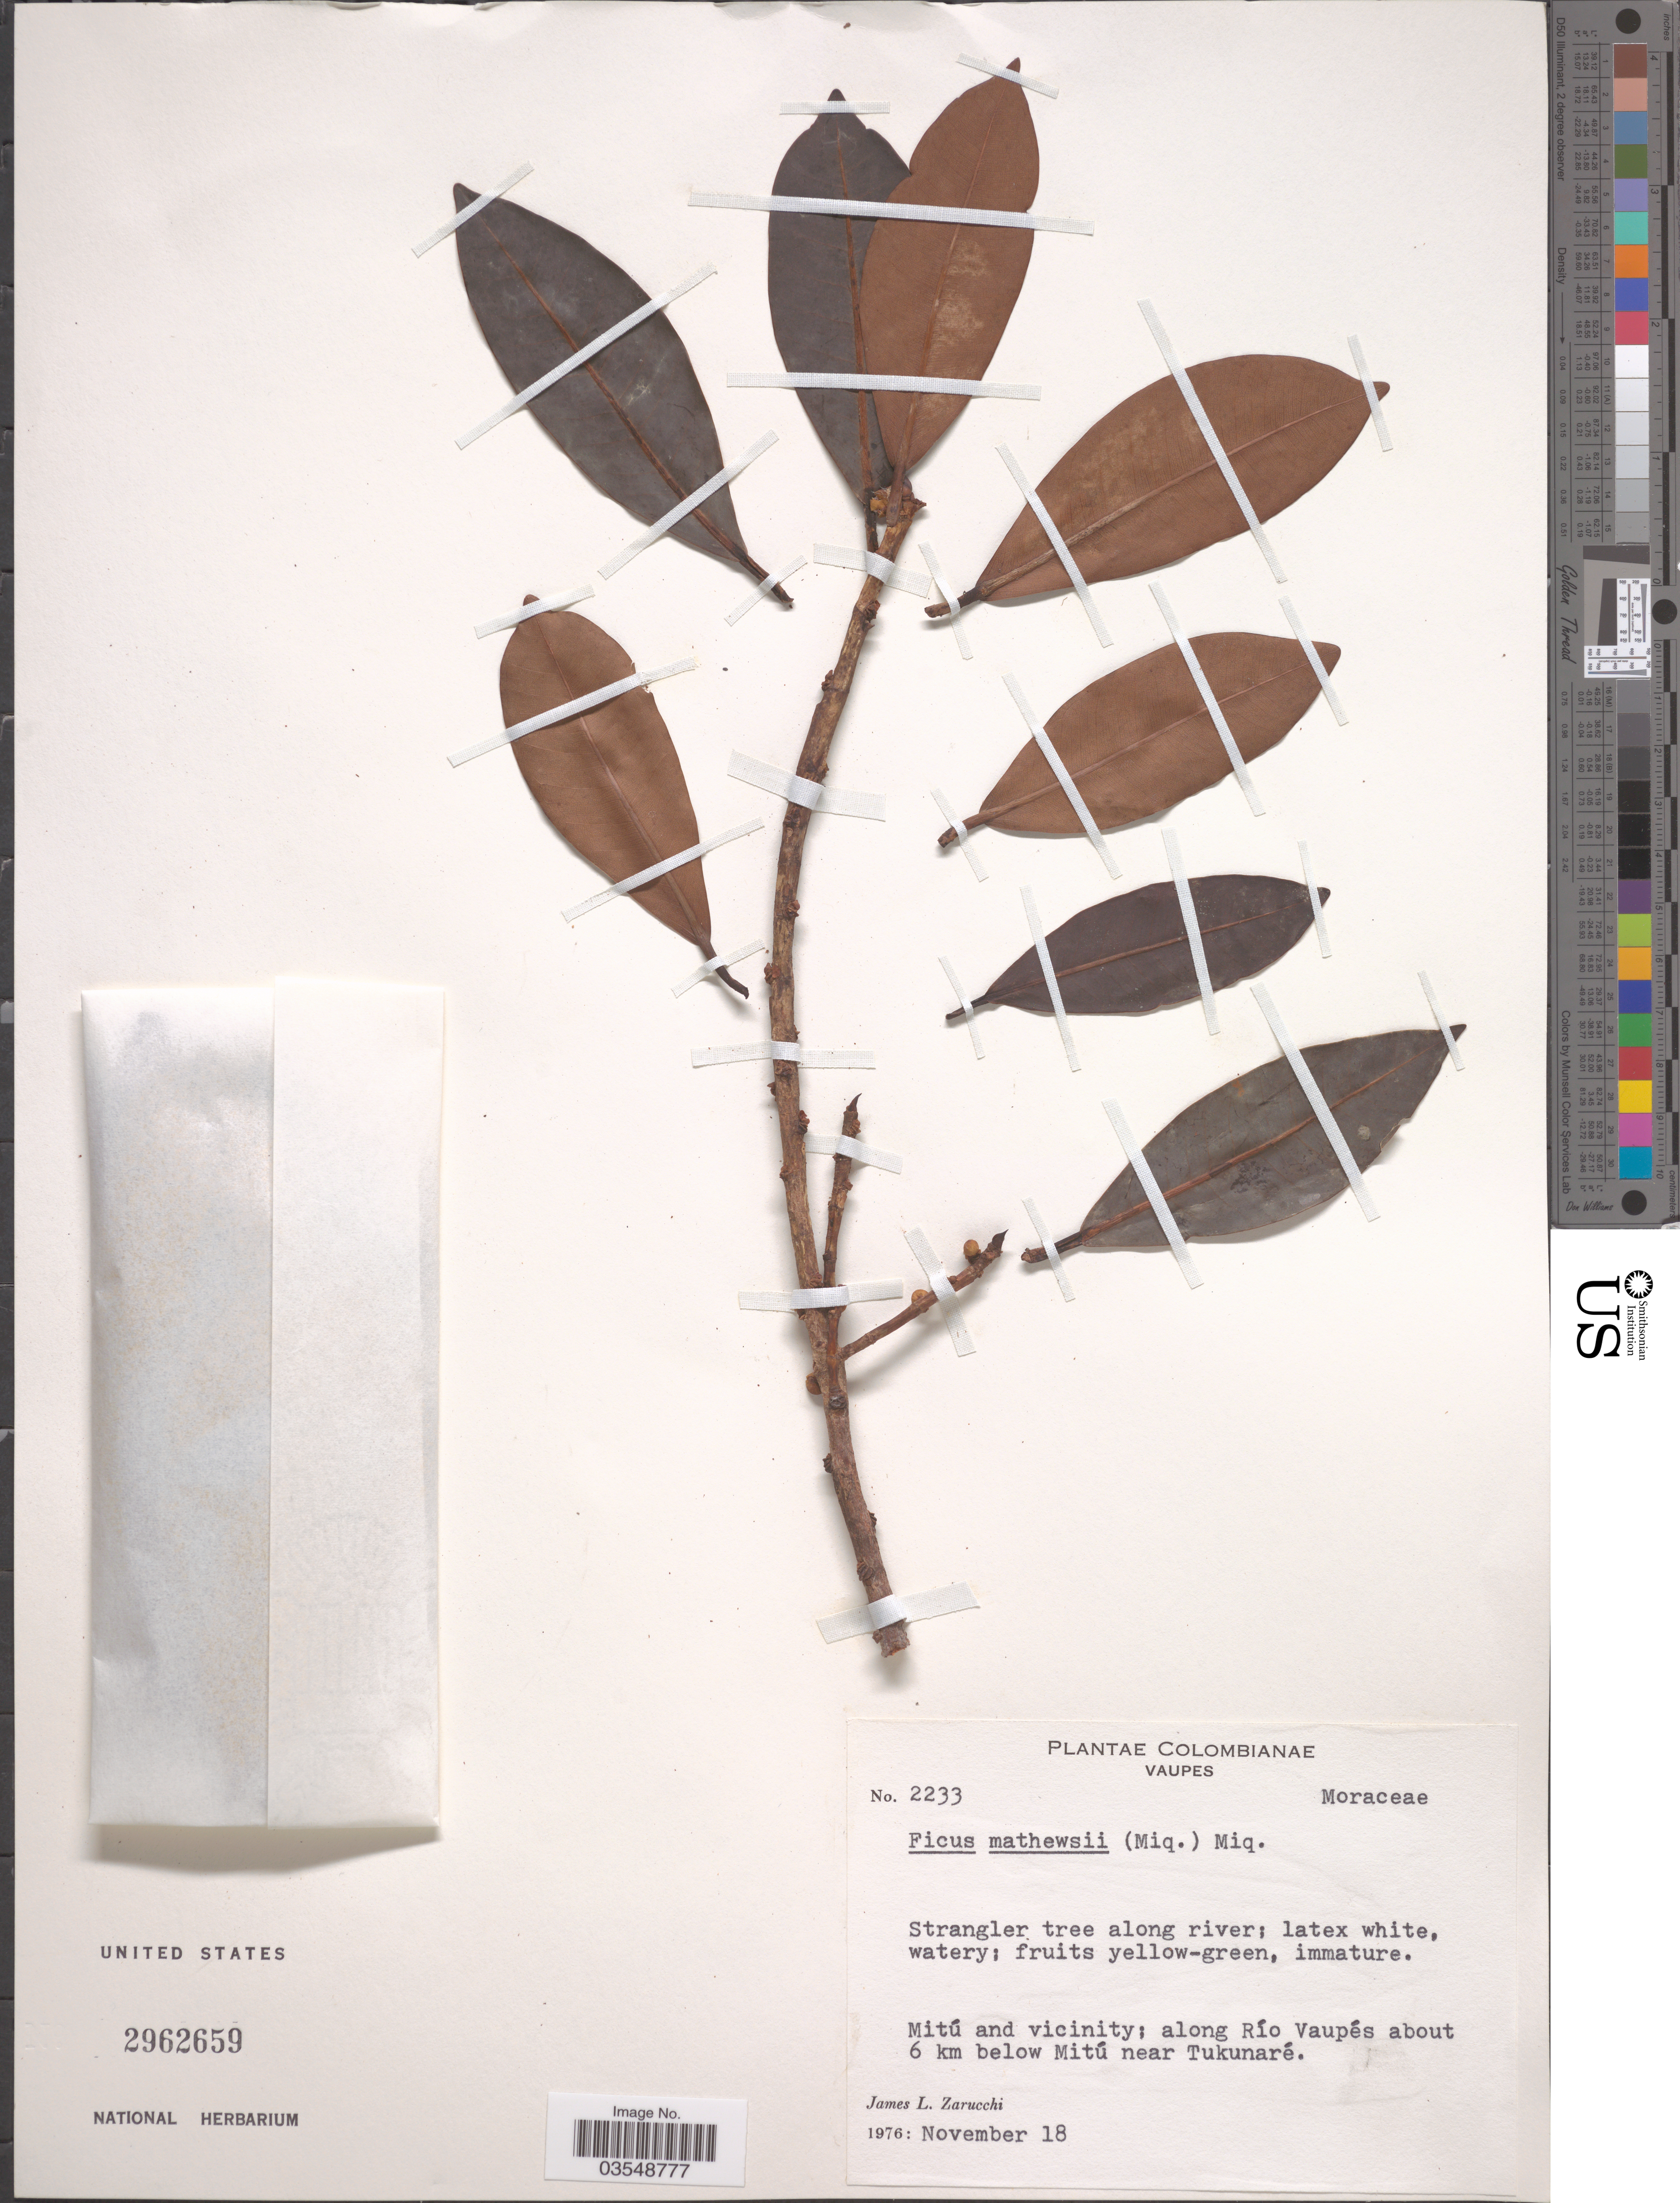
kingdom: Plantae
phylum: Tracheophyta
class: Magnoliopsida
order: Rosales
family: Moraceae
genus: Ficus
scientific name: Ficus mathewsii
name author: (Miq.) Miq.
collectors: J. L. Zarucchi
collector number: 2233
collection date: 1976-11-18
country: Colombia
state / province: Vaupés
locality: Mitú and vicinity; along Río Vaupés about 6 km below Mitú near Tukunaré.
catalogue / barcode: US 2962659